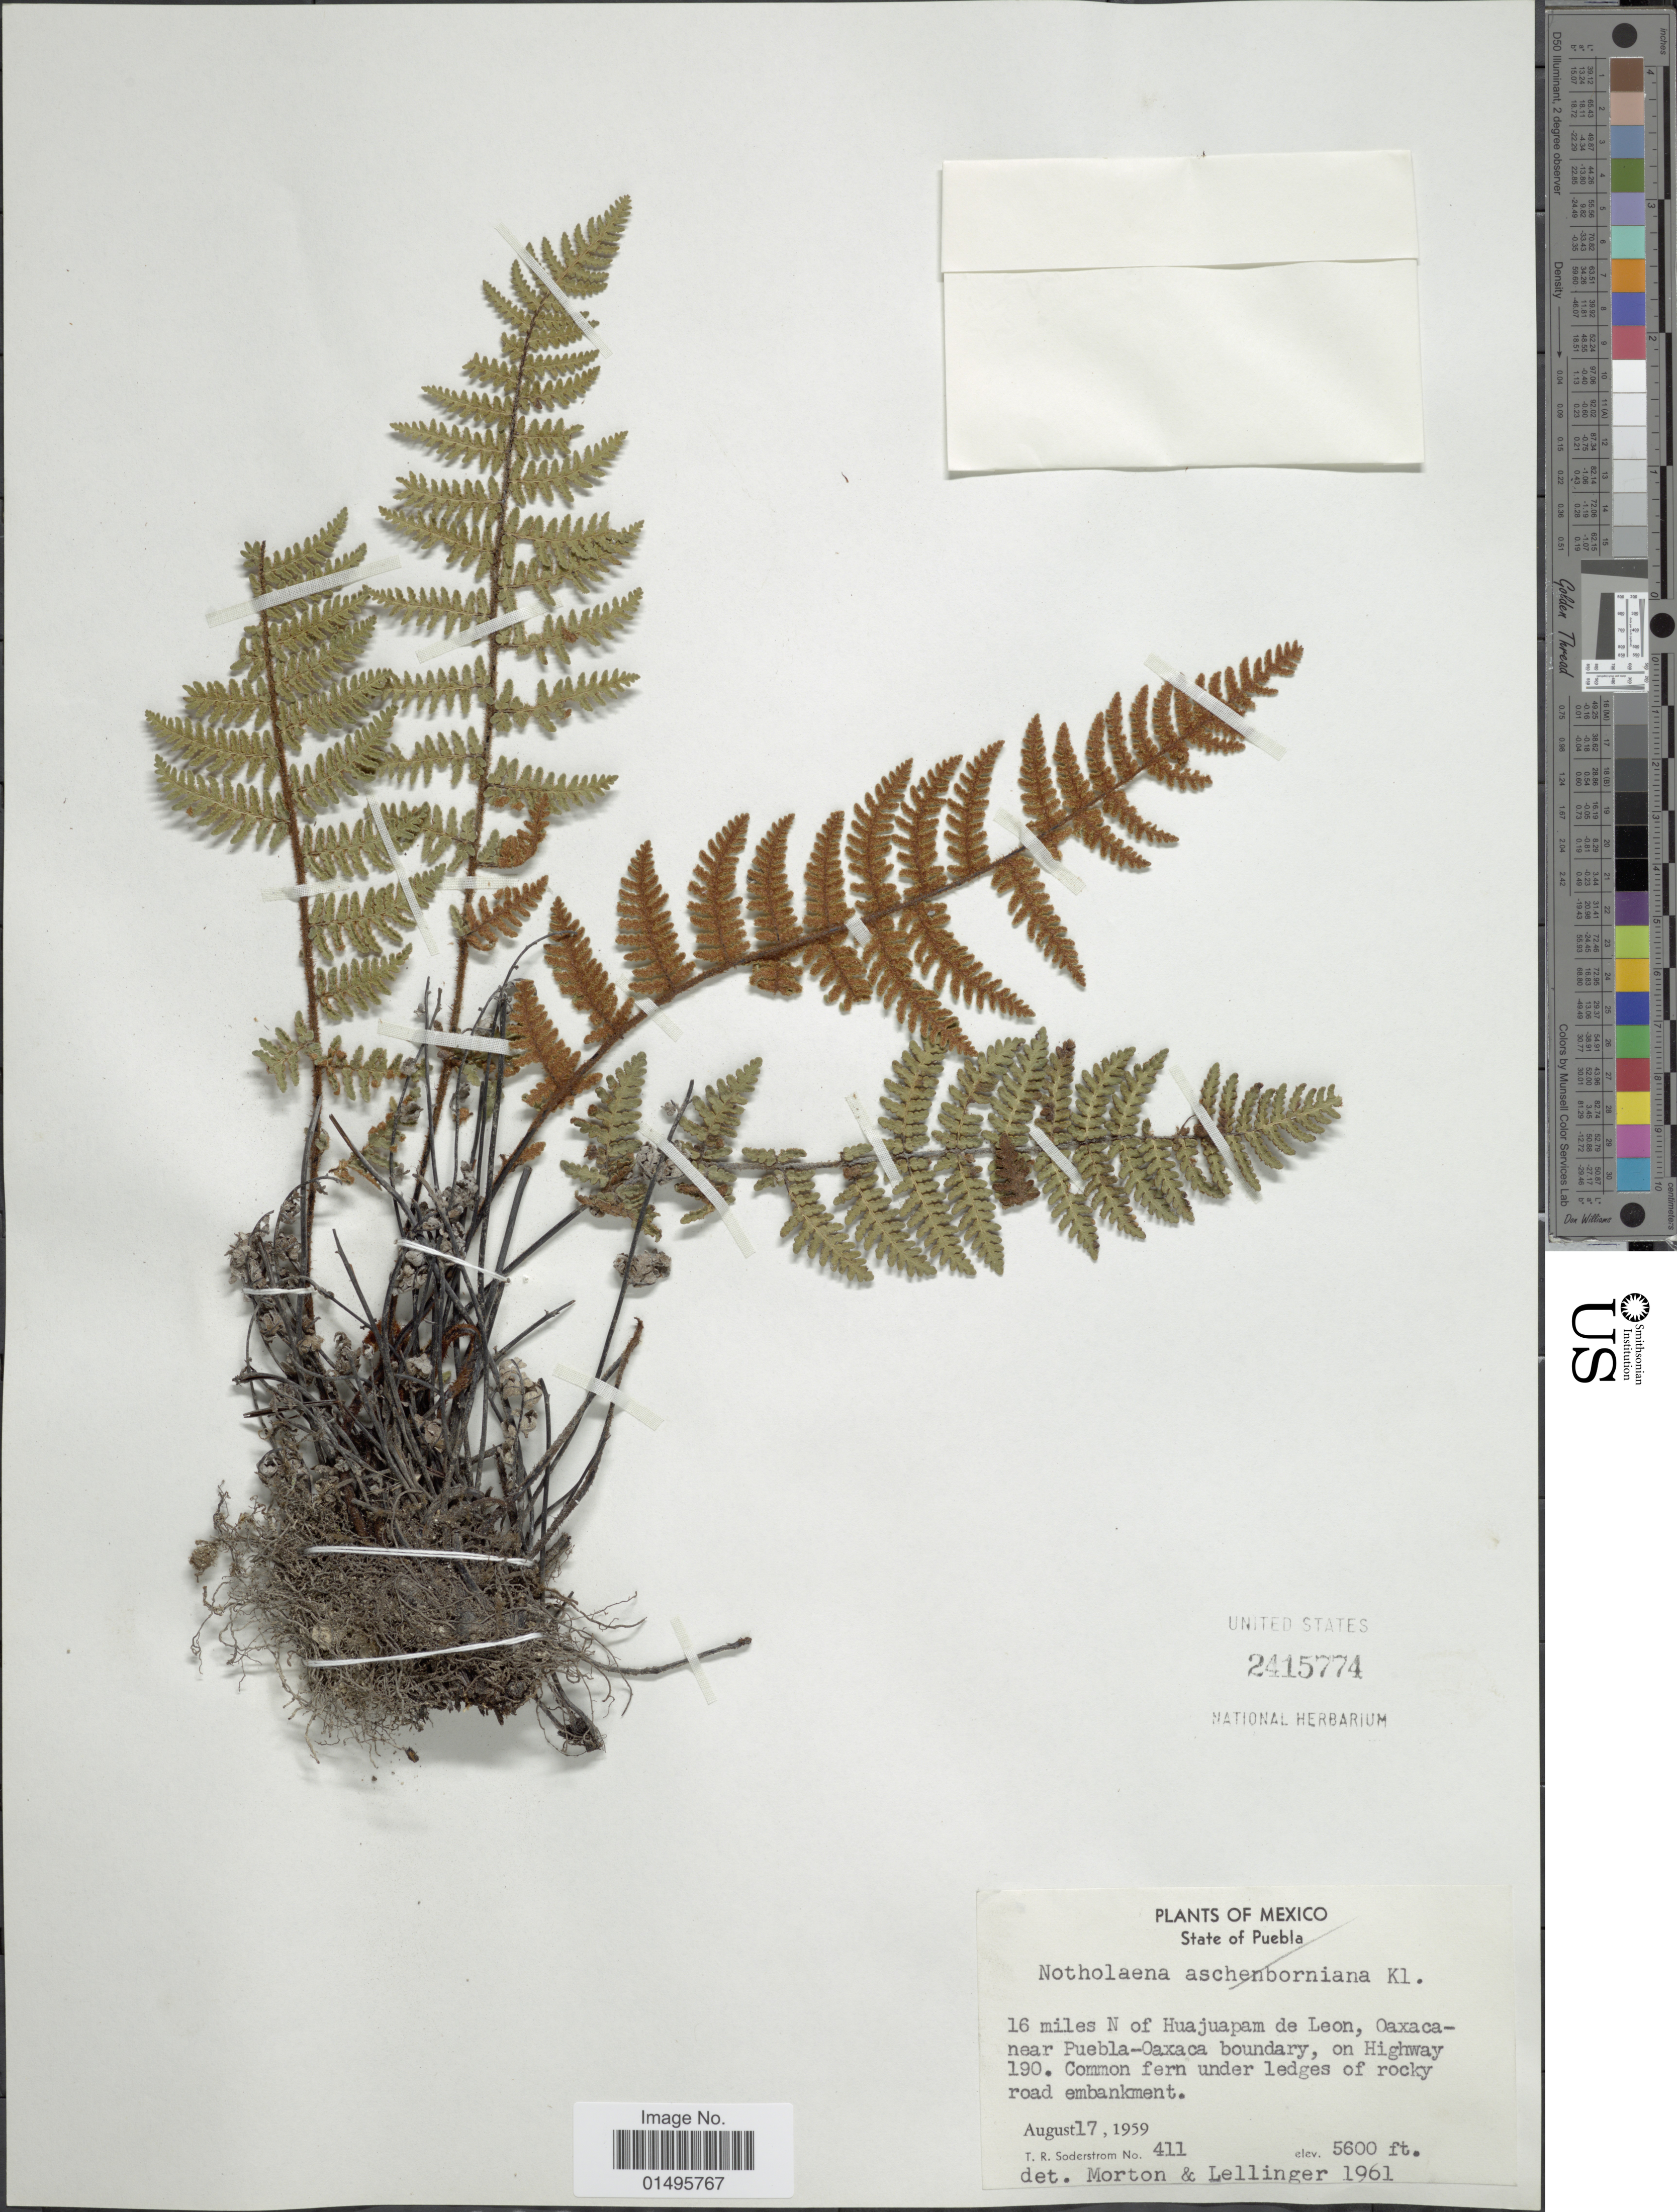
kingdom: Plantae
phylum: Tracheophyta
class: Polypodiopsida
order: Polypodiales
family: Pteridaceae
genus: Notholaena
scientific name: Notholaena galeottii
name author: Fée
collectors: T. R. Soderstrom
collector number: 411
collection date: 1959-08-17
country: Mexico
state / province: Puebla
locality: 16 miles N oof Huajuapam de Leon, Oaxaca near Puebla- Oaxaca boundary, on Highway 190.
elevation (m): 1707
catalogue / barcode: US 2415774